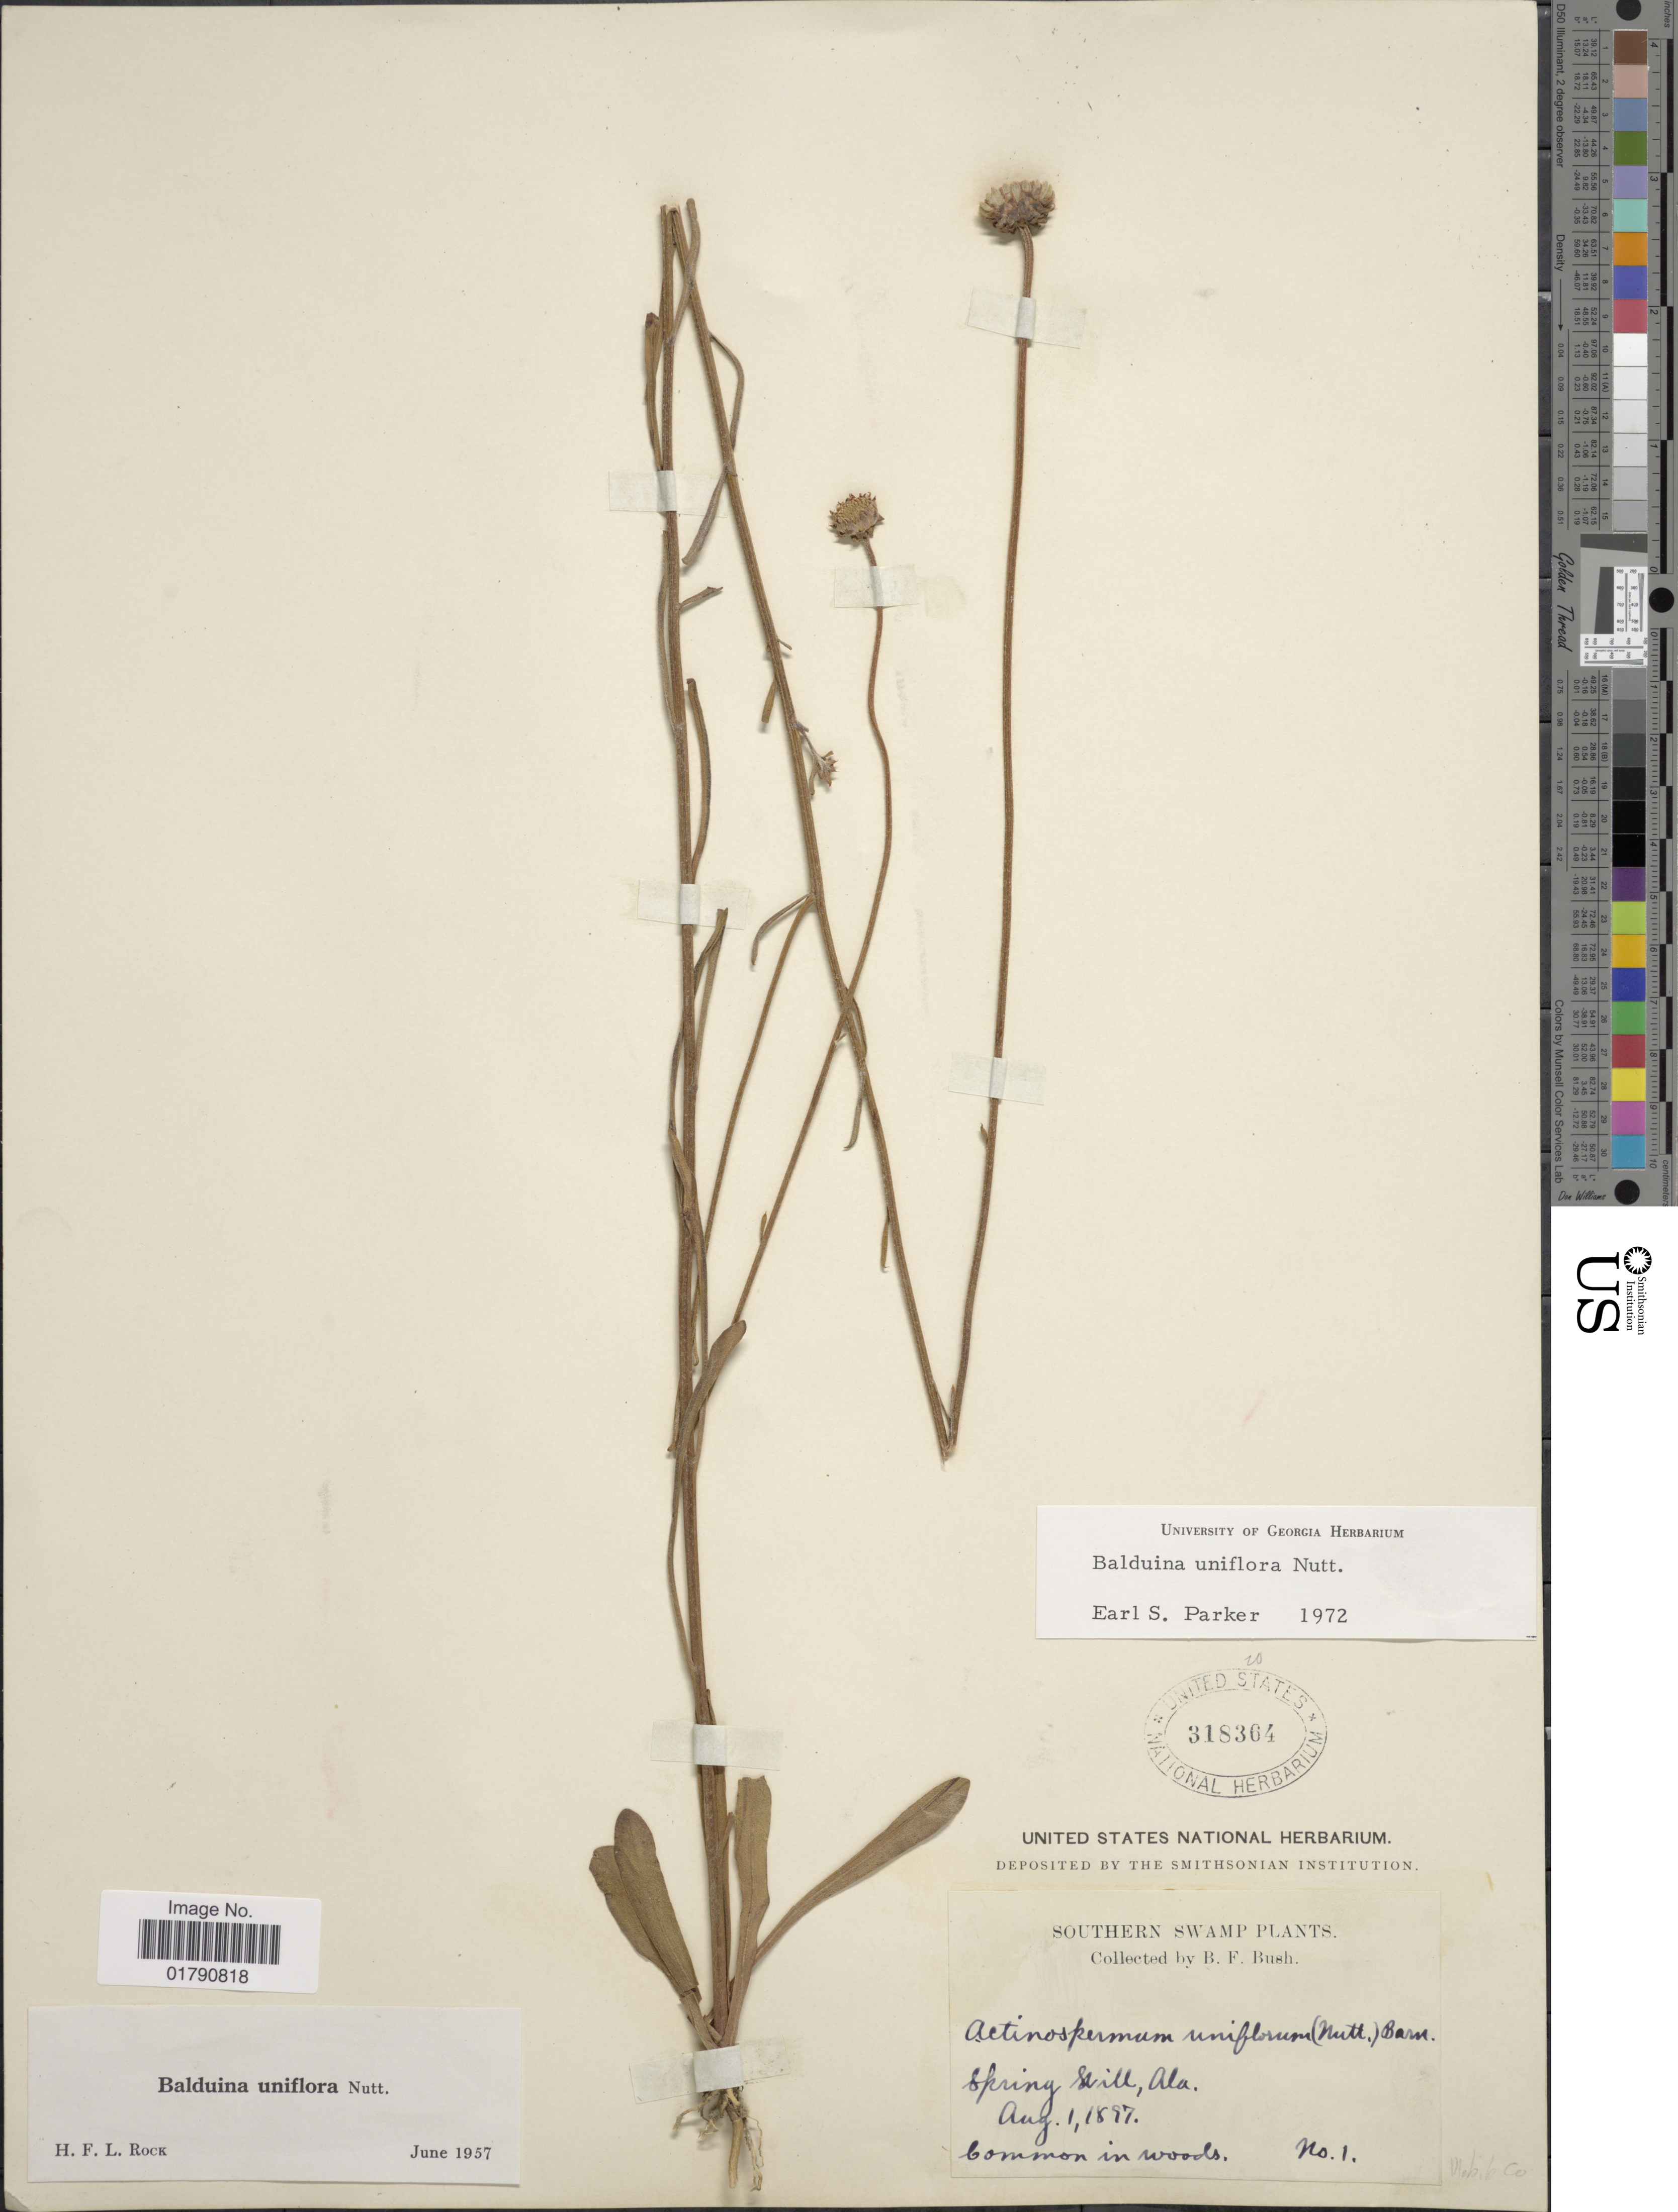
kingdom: Plantae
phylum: Tracheophyta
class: Magnoliopsida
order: Asterales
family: Asteraceae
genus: Balduina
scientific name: Balduina uniflora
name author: Nutt.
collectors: B. F. Bush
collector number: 1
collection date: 1897-08-01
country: United States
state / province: Alabama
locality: Southern Swamp, Spring Hill, Ala.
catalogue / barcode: US 318364